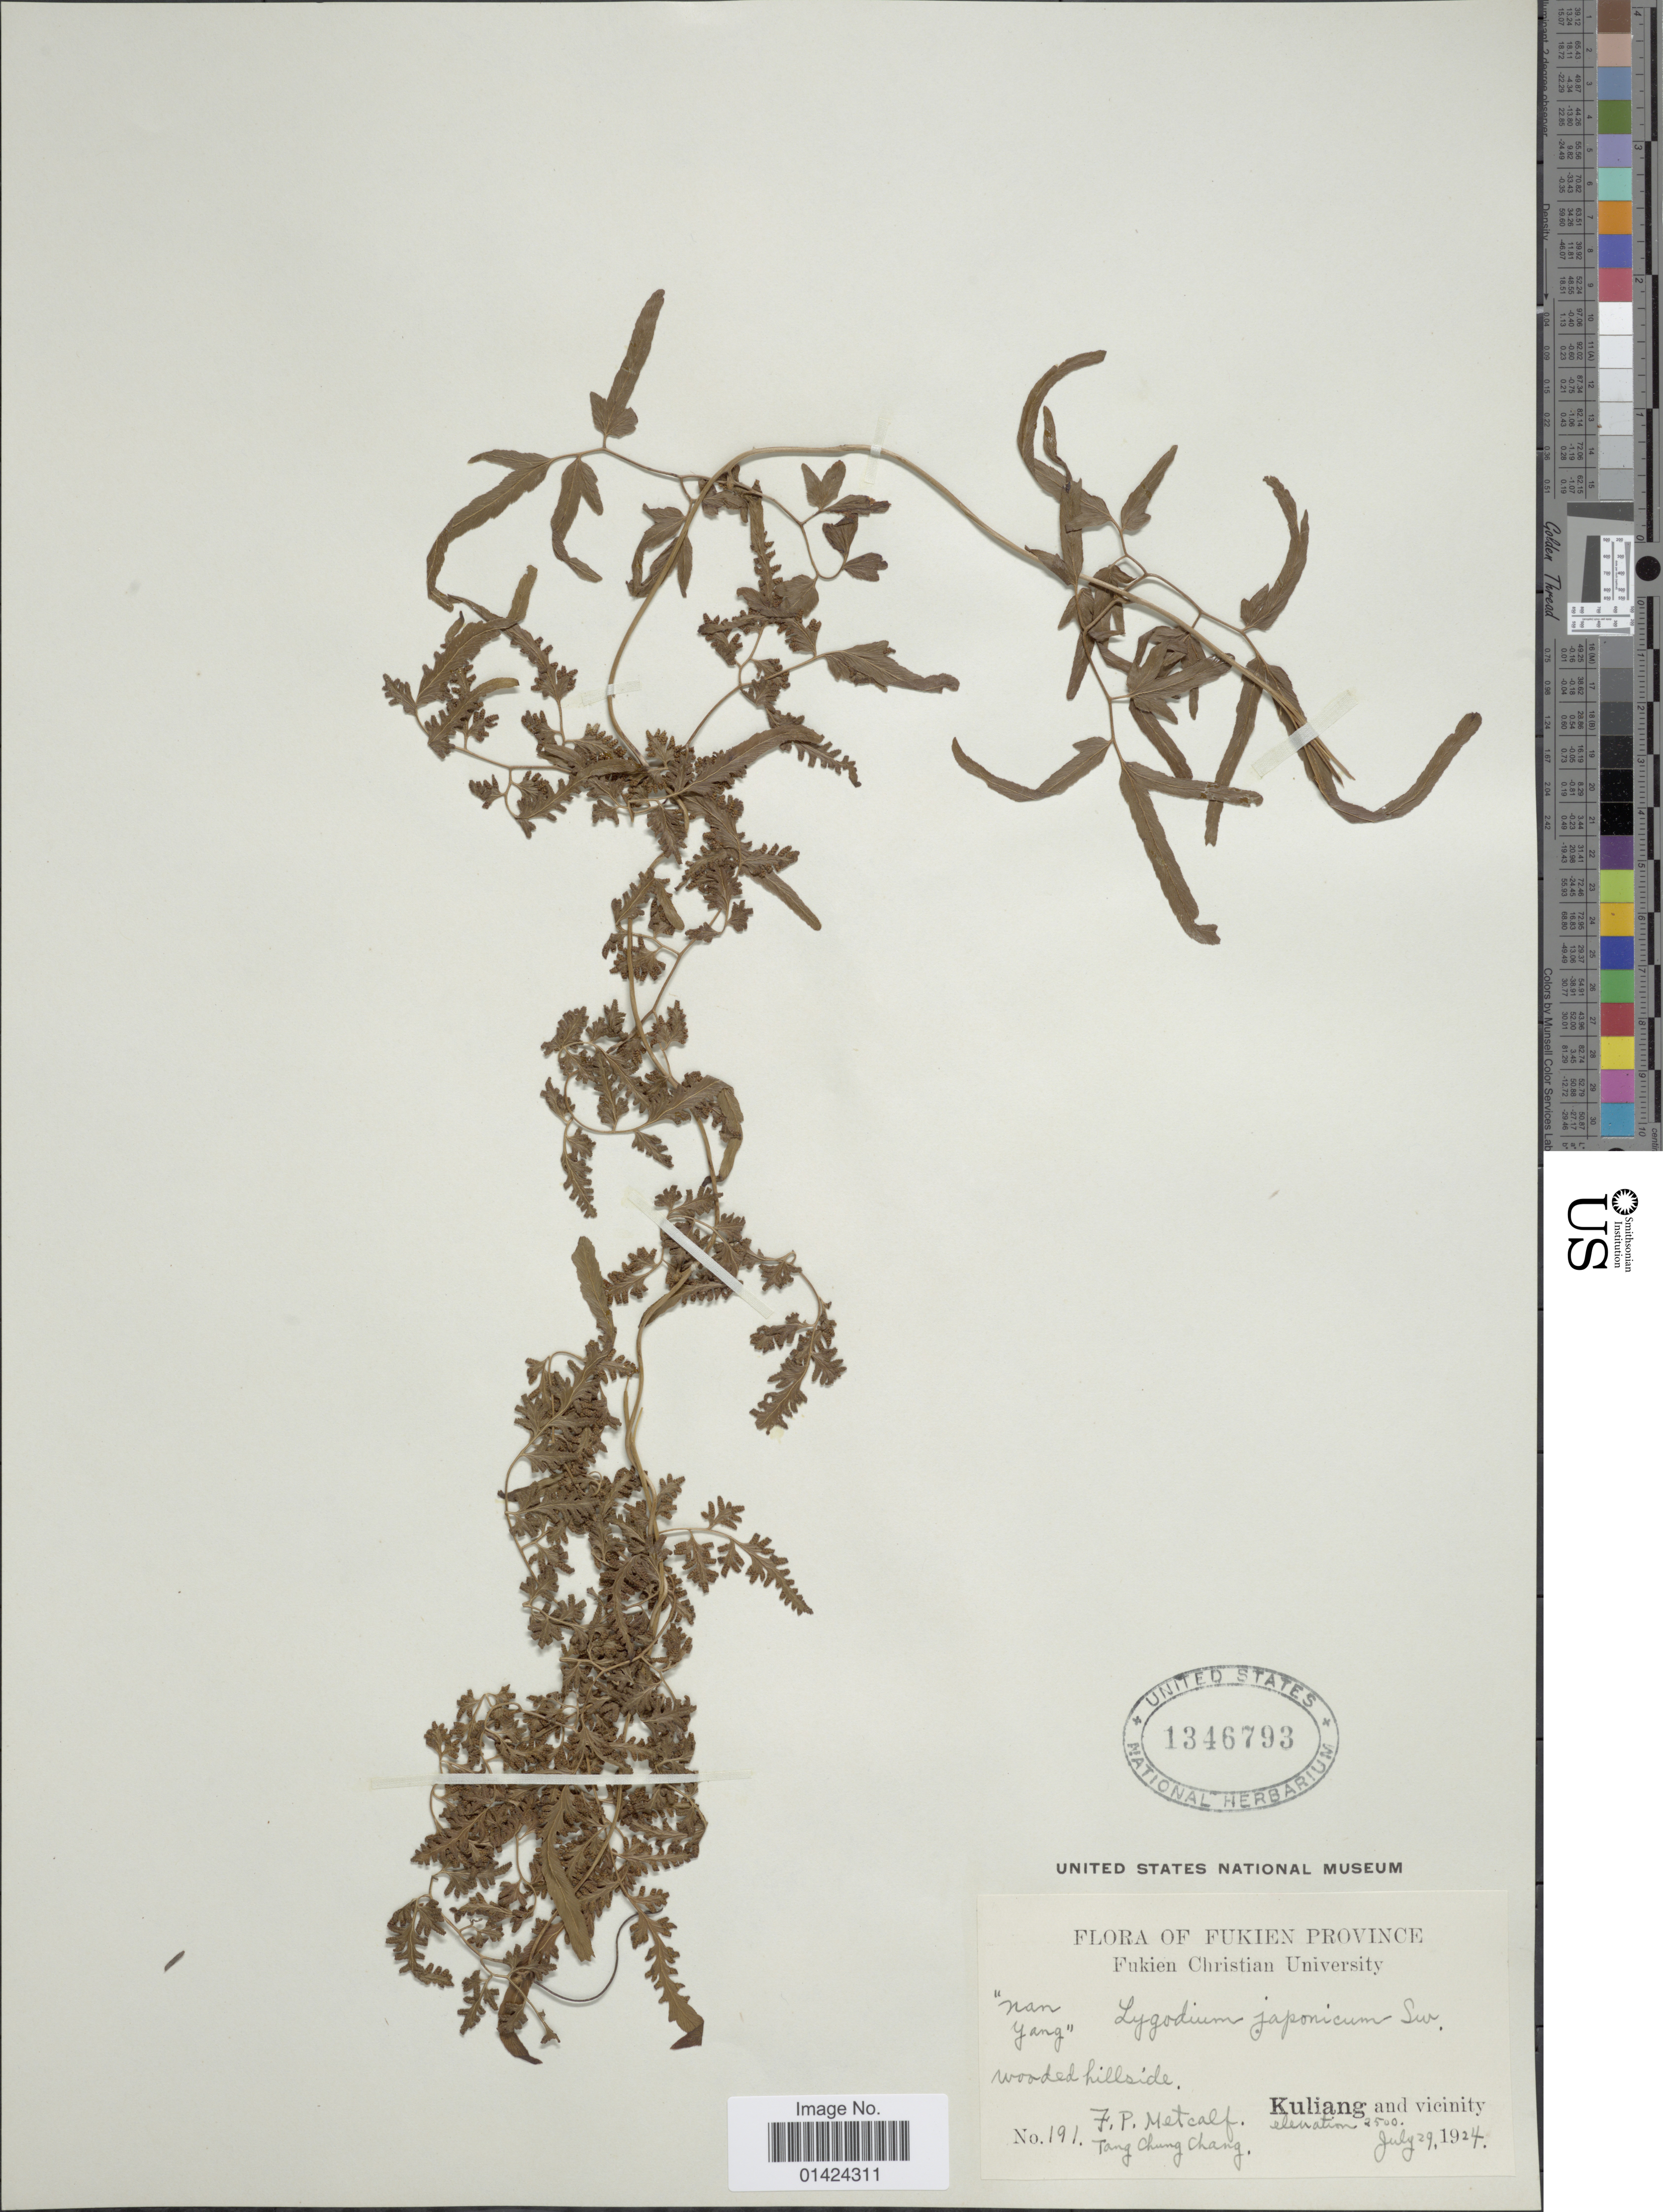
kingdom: Plantae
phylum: Tracheophyta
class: Polypodiopsida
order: Schizaeales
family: Lygodiaceae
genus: Lygodium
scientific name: Lygodium japonicum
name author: (Thunb.) Sw.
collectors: F. Metcalf & T. C. Chang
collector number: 191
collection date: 1924-07-29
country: China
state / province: Fujian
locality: Fukien Province. Wooded Hillside. "Nan Yang"Kuliang and vicinity.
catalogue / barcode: US 1346793